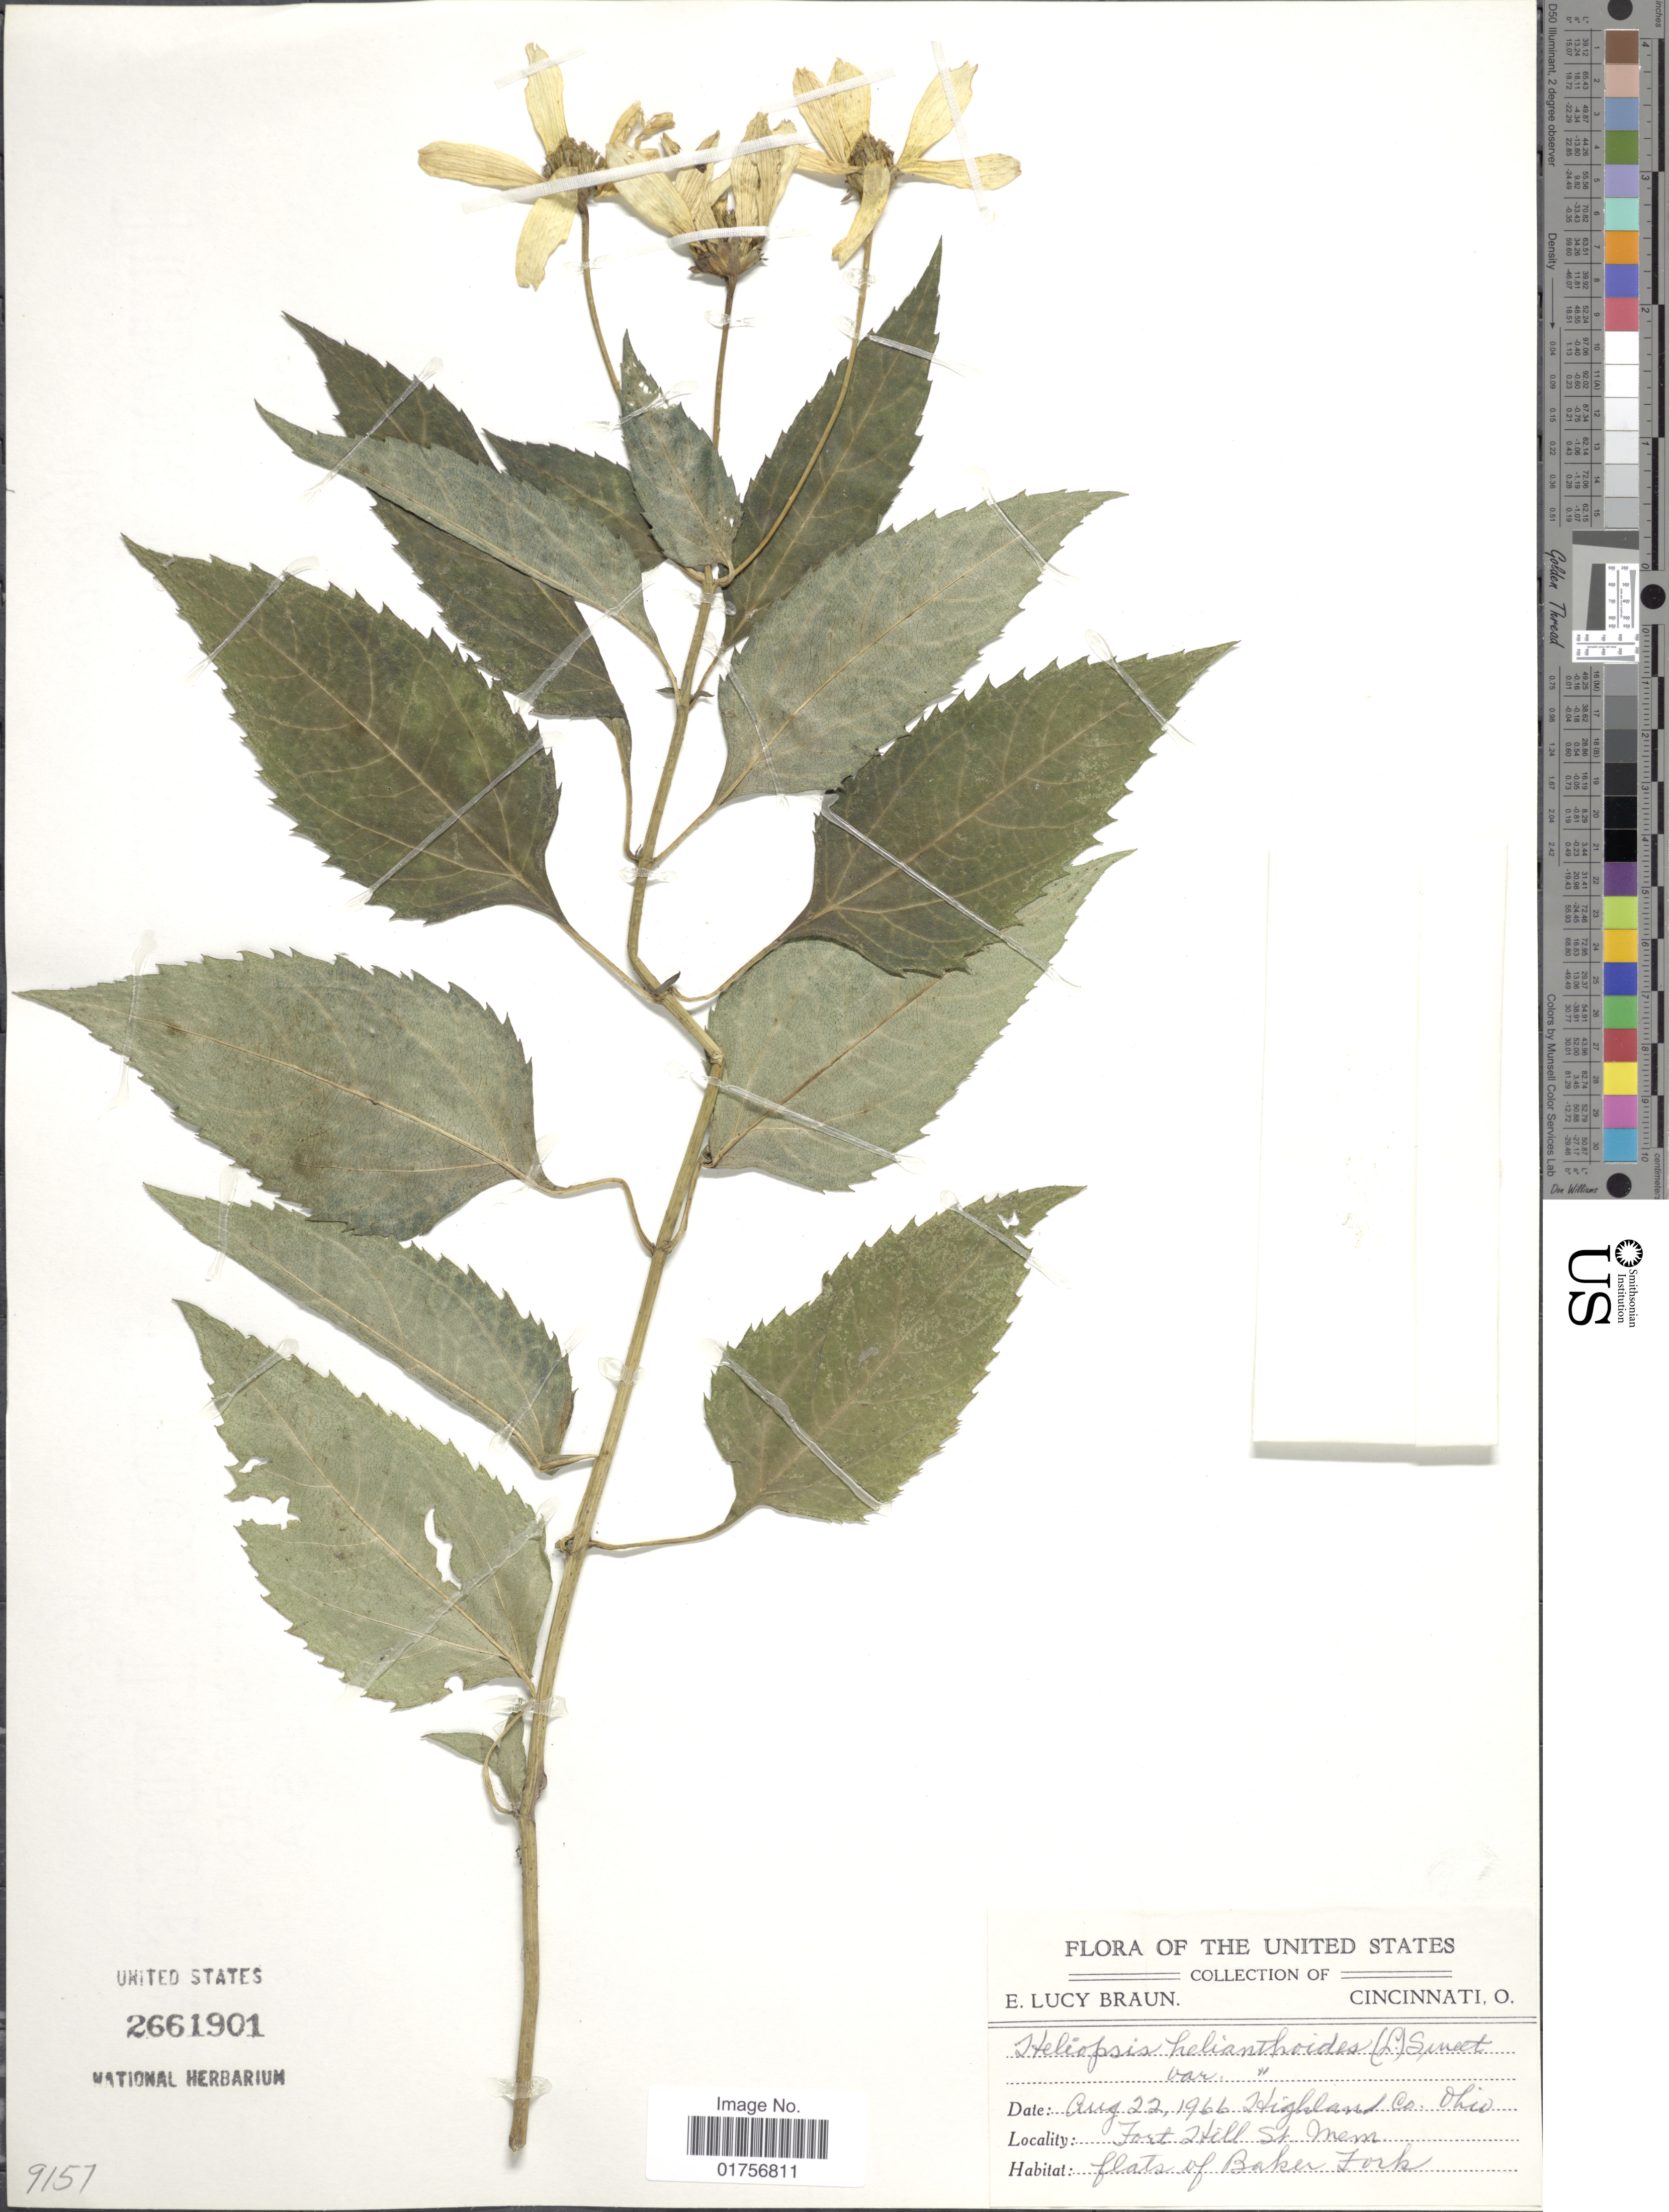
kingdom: Plantae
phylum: Tracheophyta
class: Magnoliopsida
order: Asterales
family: Asteraceae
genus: Heliopsis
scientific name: Heliopsis helianthoides subsp. helianthoides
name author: (L.) Sweet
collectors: E. L. Braun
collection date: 1966-08-22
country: United States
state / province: Ohio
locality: Highland Co., Ohio, Fort Hill St. Mem, Flats of Baker Fork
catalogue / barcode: US 2661901